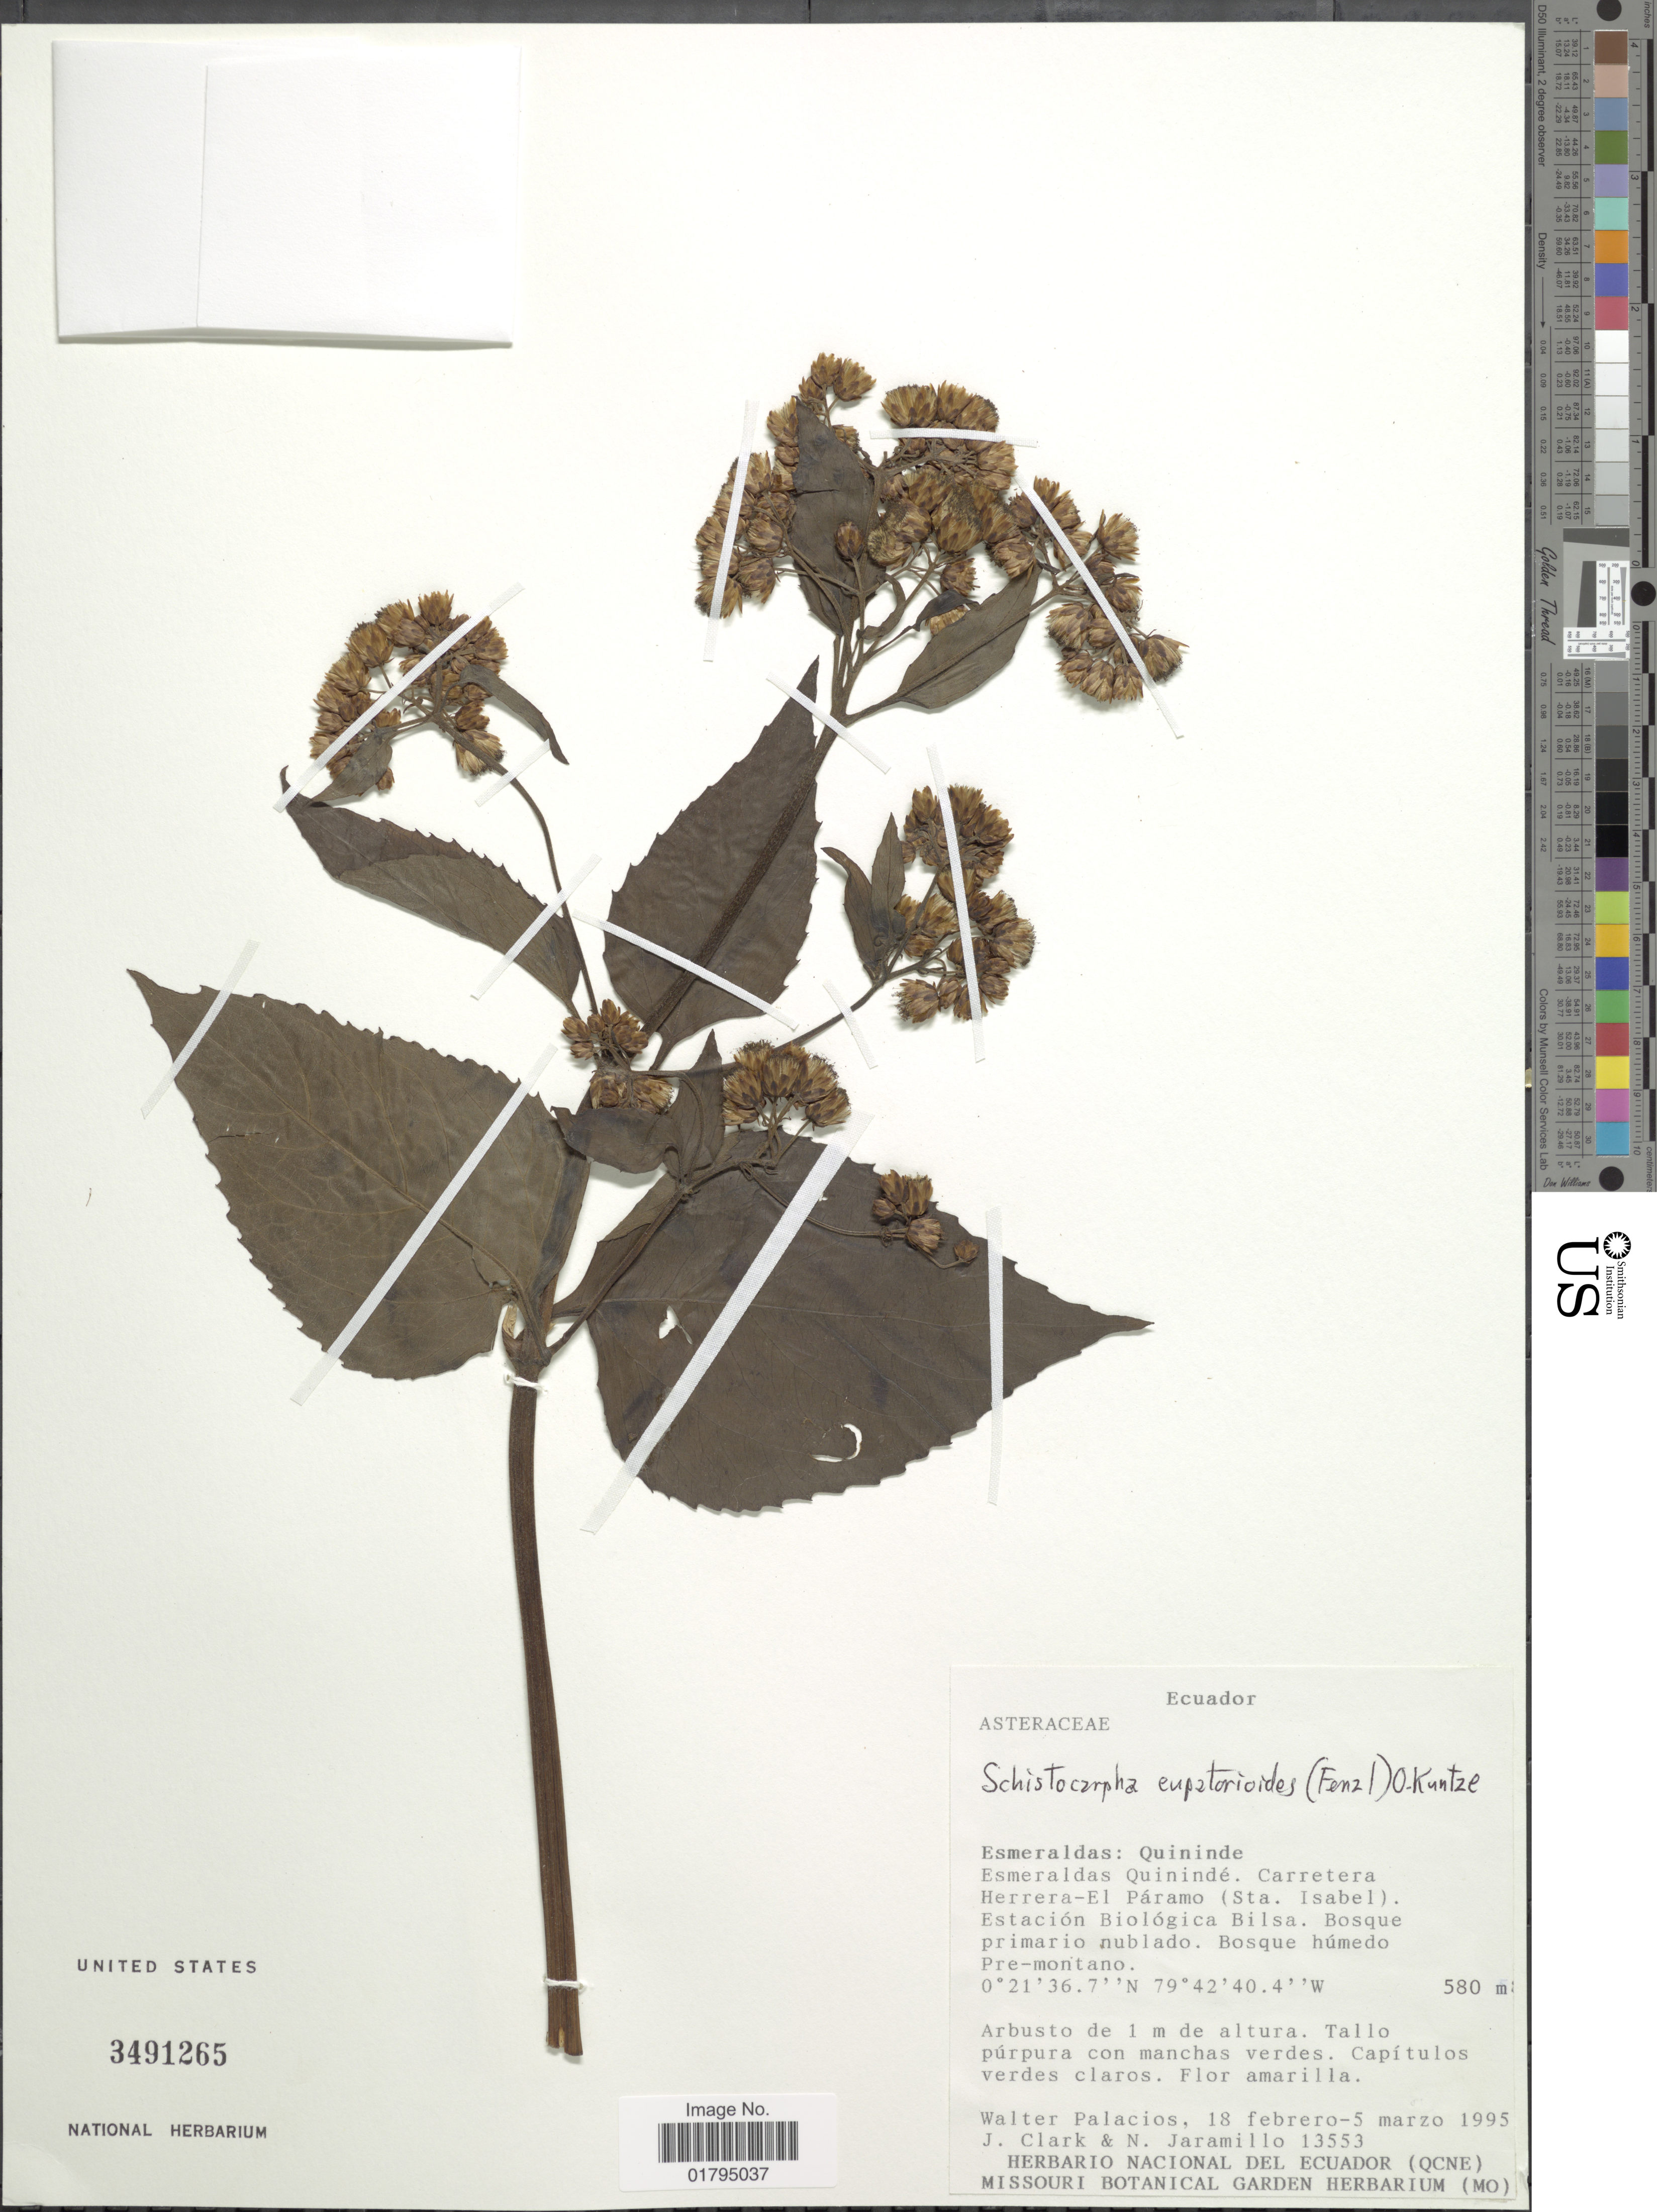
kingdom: Plantae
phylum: Tracheophyta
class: Magnoliopsida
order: Asterales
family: Asteraceae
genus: Schistocarpha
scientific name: Schistocarpha eupatorioides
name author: (Fenzl) Kuntze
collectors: W. Palacios, J. L. Clark & N. Jaramillo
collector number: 13553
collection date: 1995-02-18/1995-03-05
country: Ecuador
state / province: Esmeraldas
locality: Quininde. Esmeraldas Quininde. Carretera Herrera-El Paramo (Sta. Isabel) Estacion Biologica Bilsa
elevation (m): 580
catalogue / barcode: US 3491265